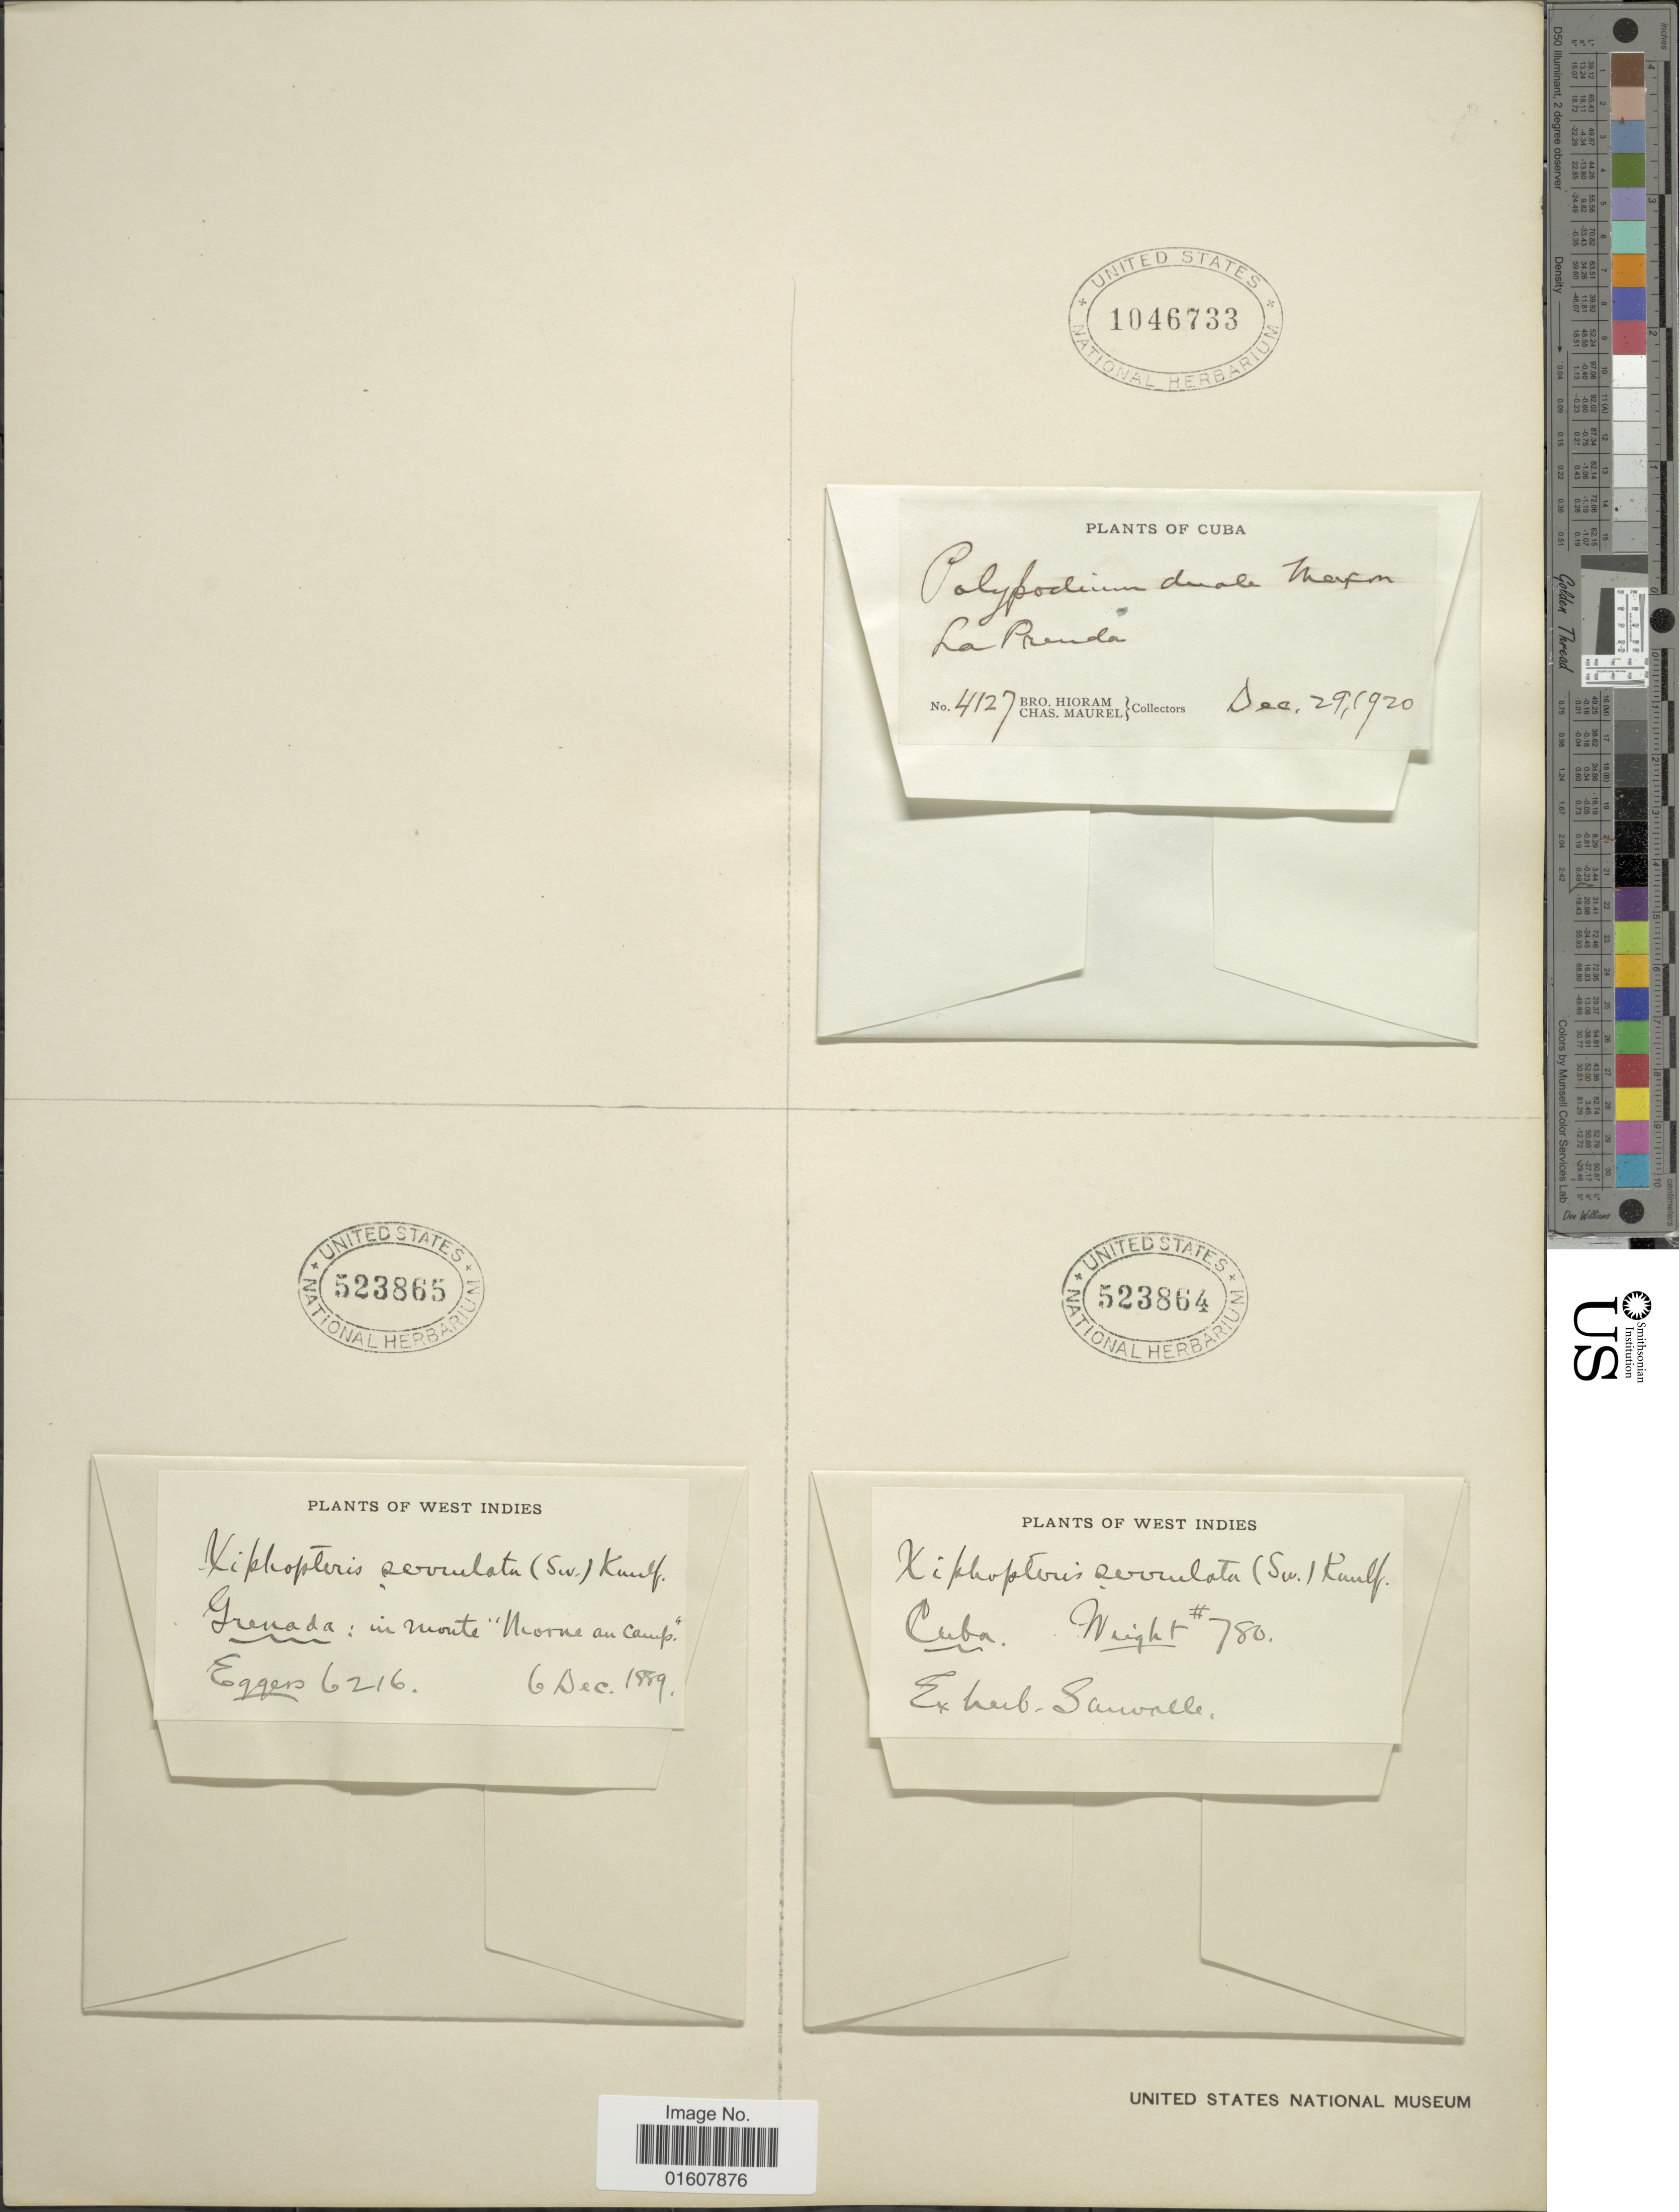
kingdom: Plantae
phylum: Tracheophyta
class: Polypodiopsida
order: Polypodiales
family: Polypodiaceae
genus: Cochlidium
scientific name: Cochlidium serrulatum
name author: (Sw.) L.E. Bishop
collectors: Bro. Hioram & C. Maurel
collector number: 4127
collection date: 1920-12-29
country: Cuba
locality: La Prenda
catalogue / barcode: US 1046733-3